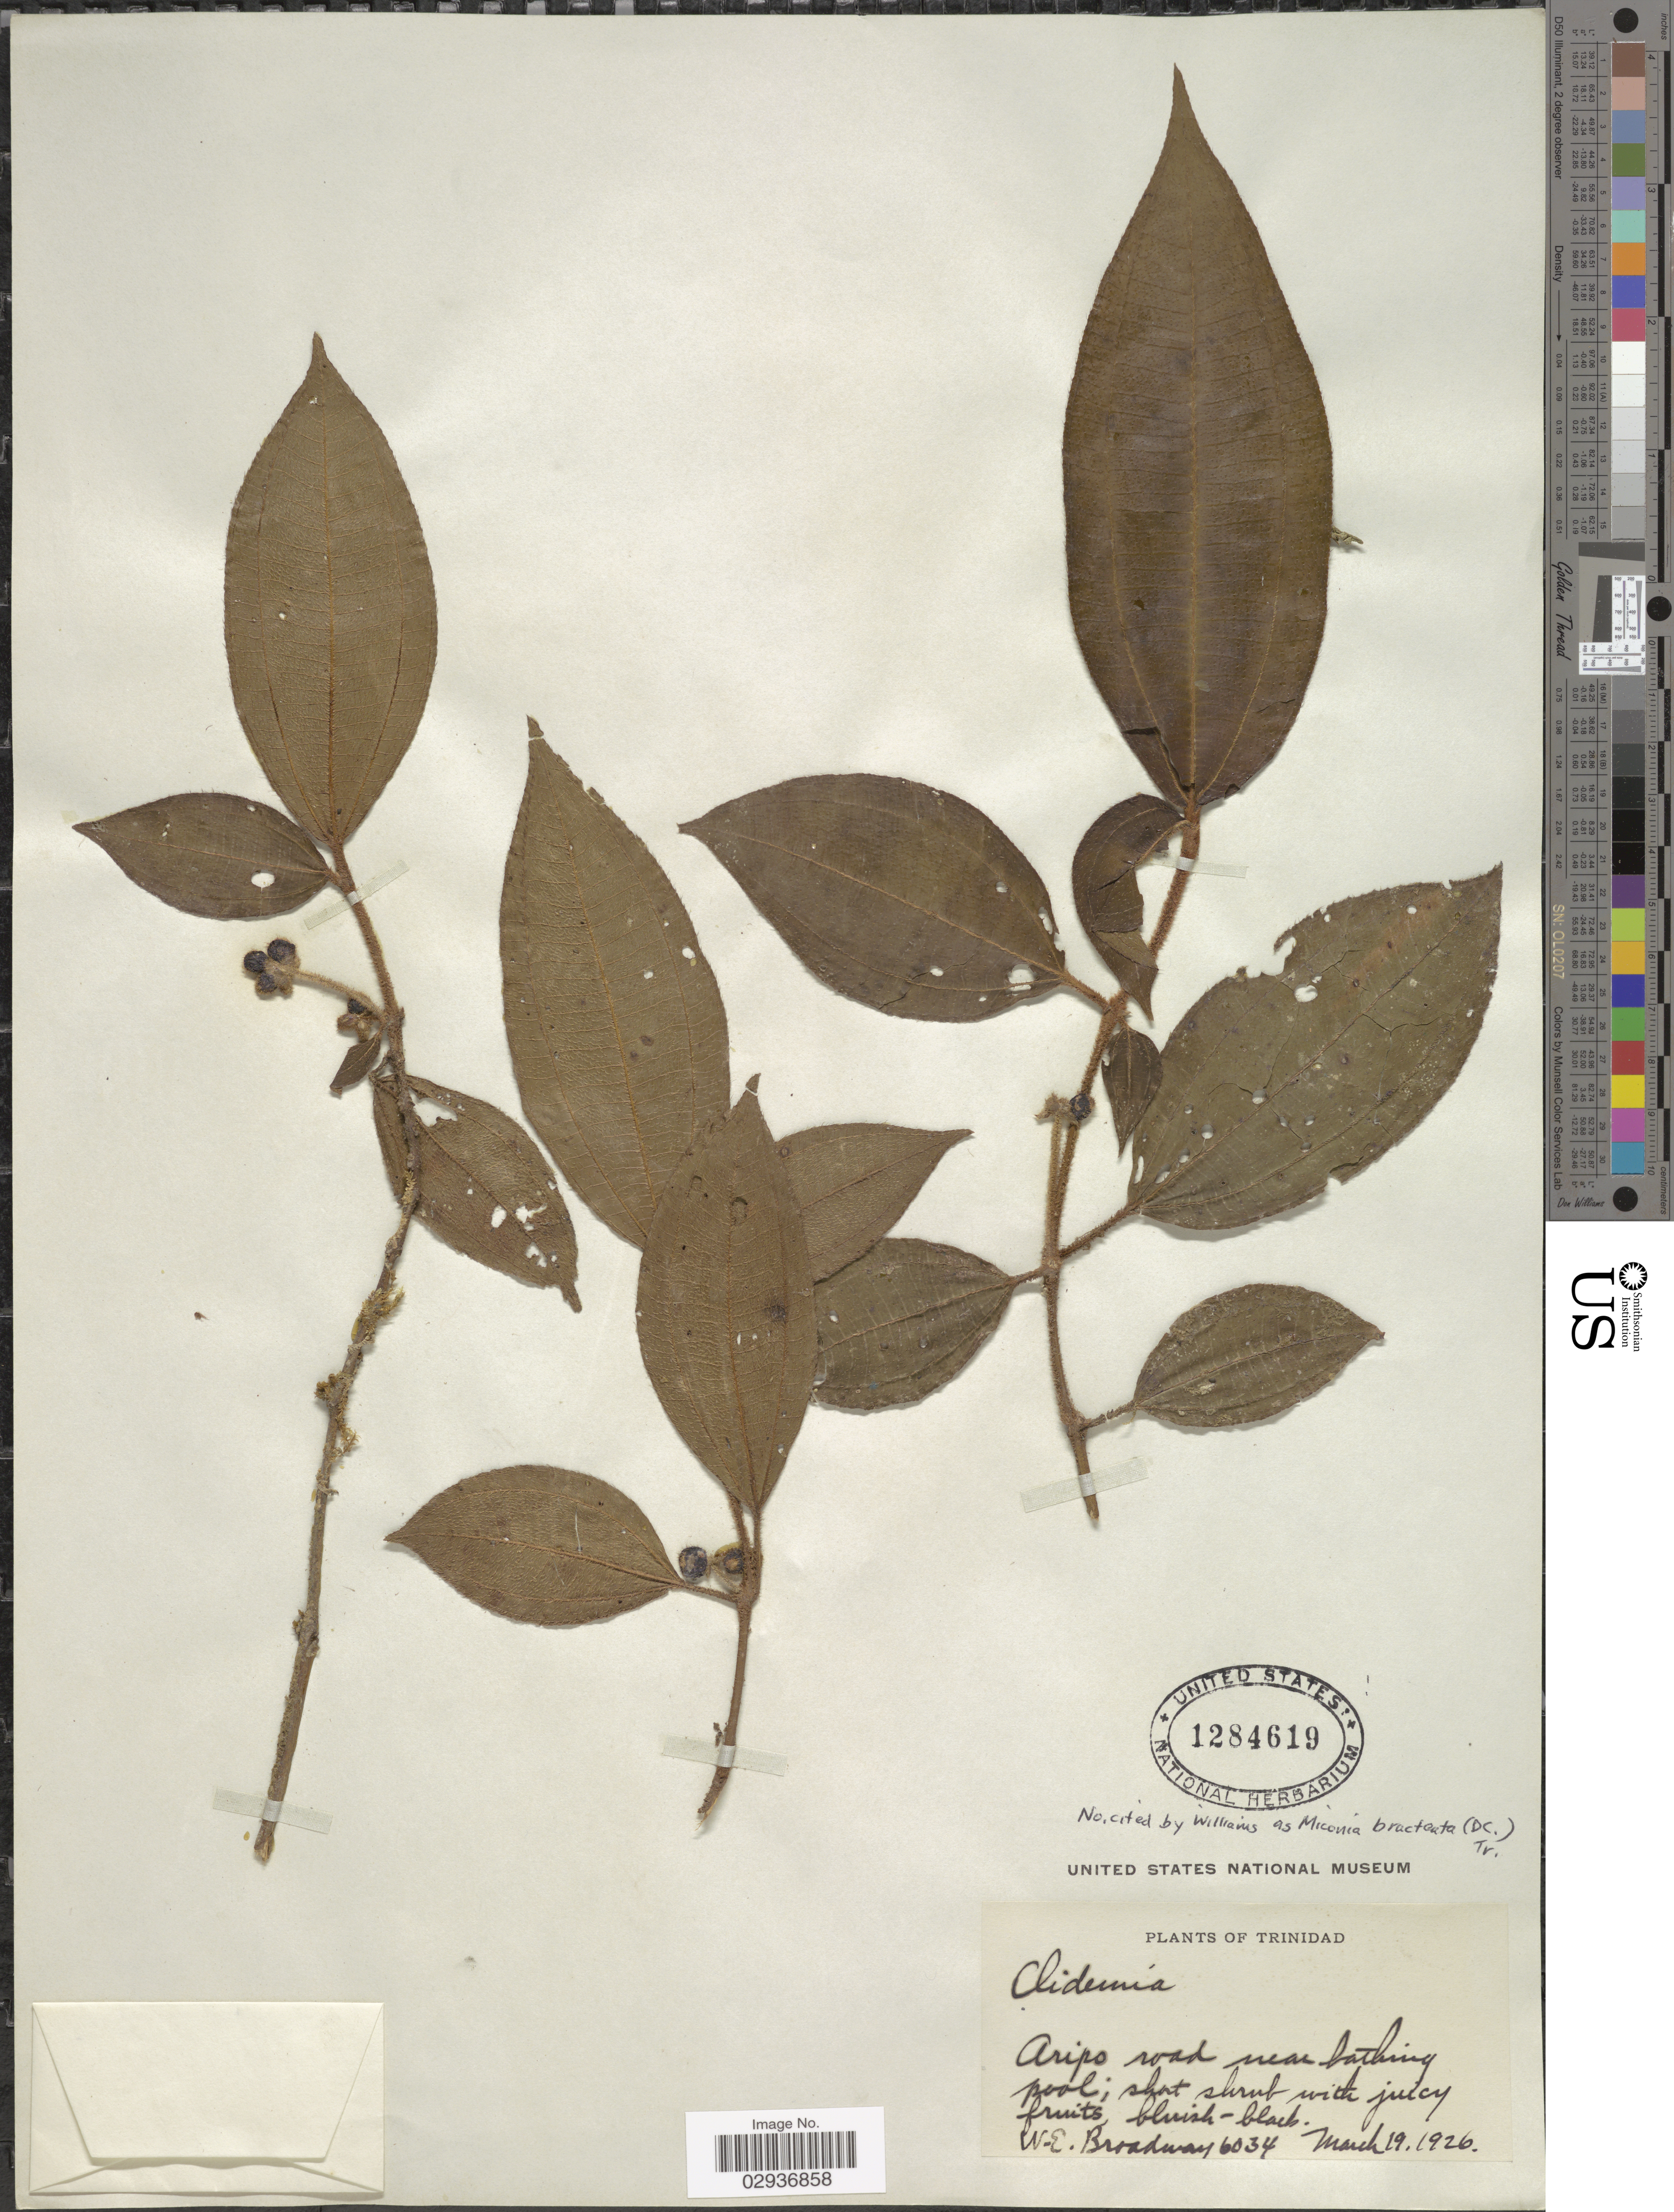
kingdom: Plantae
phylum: Tracheophyta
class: Magnoliopsida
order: Myrtales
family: Melastomataceae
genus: Miconia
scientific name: Miconia bracteata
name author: (DC.) Triana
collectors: W. E. Broadway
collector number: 6034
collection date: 1926-03-19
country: Trinidad and Tobago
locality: Trinidad. Aripo road near bathing pool.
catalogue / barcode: US 1284619